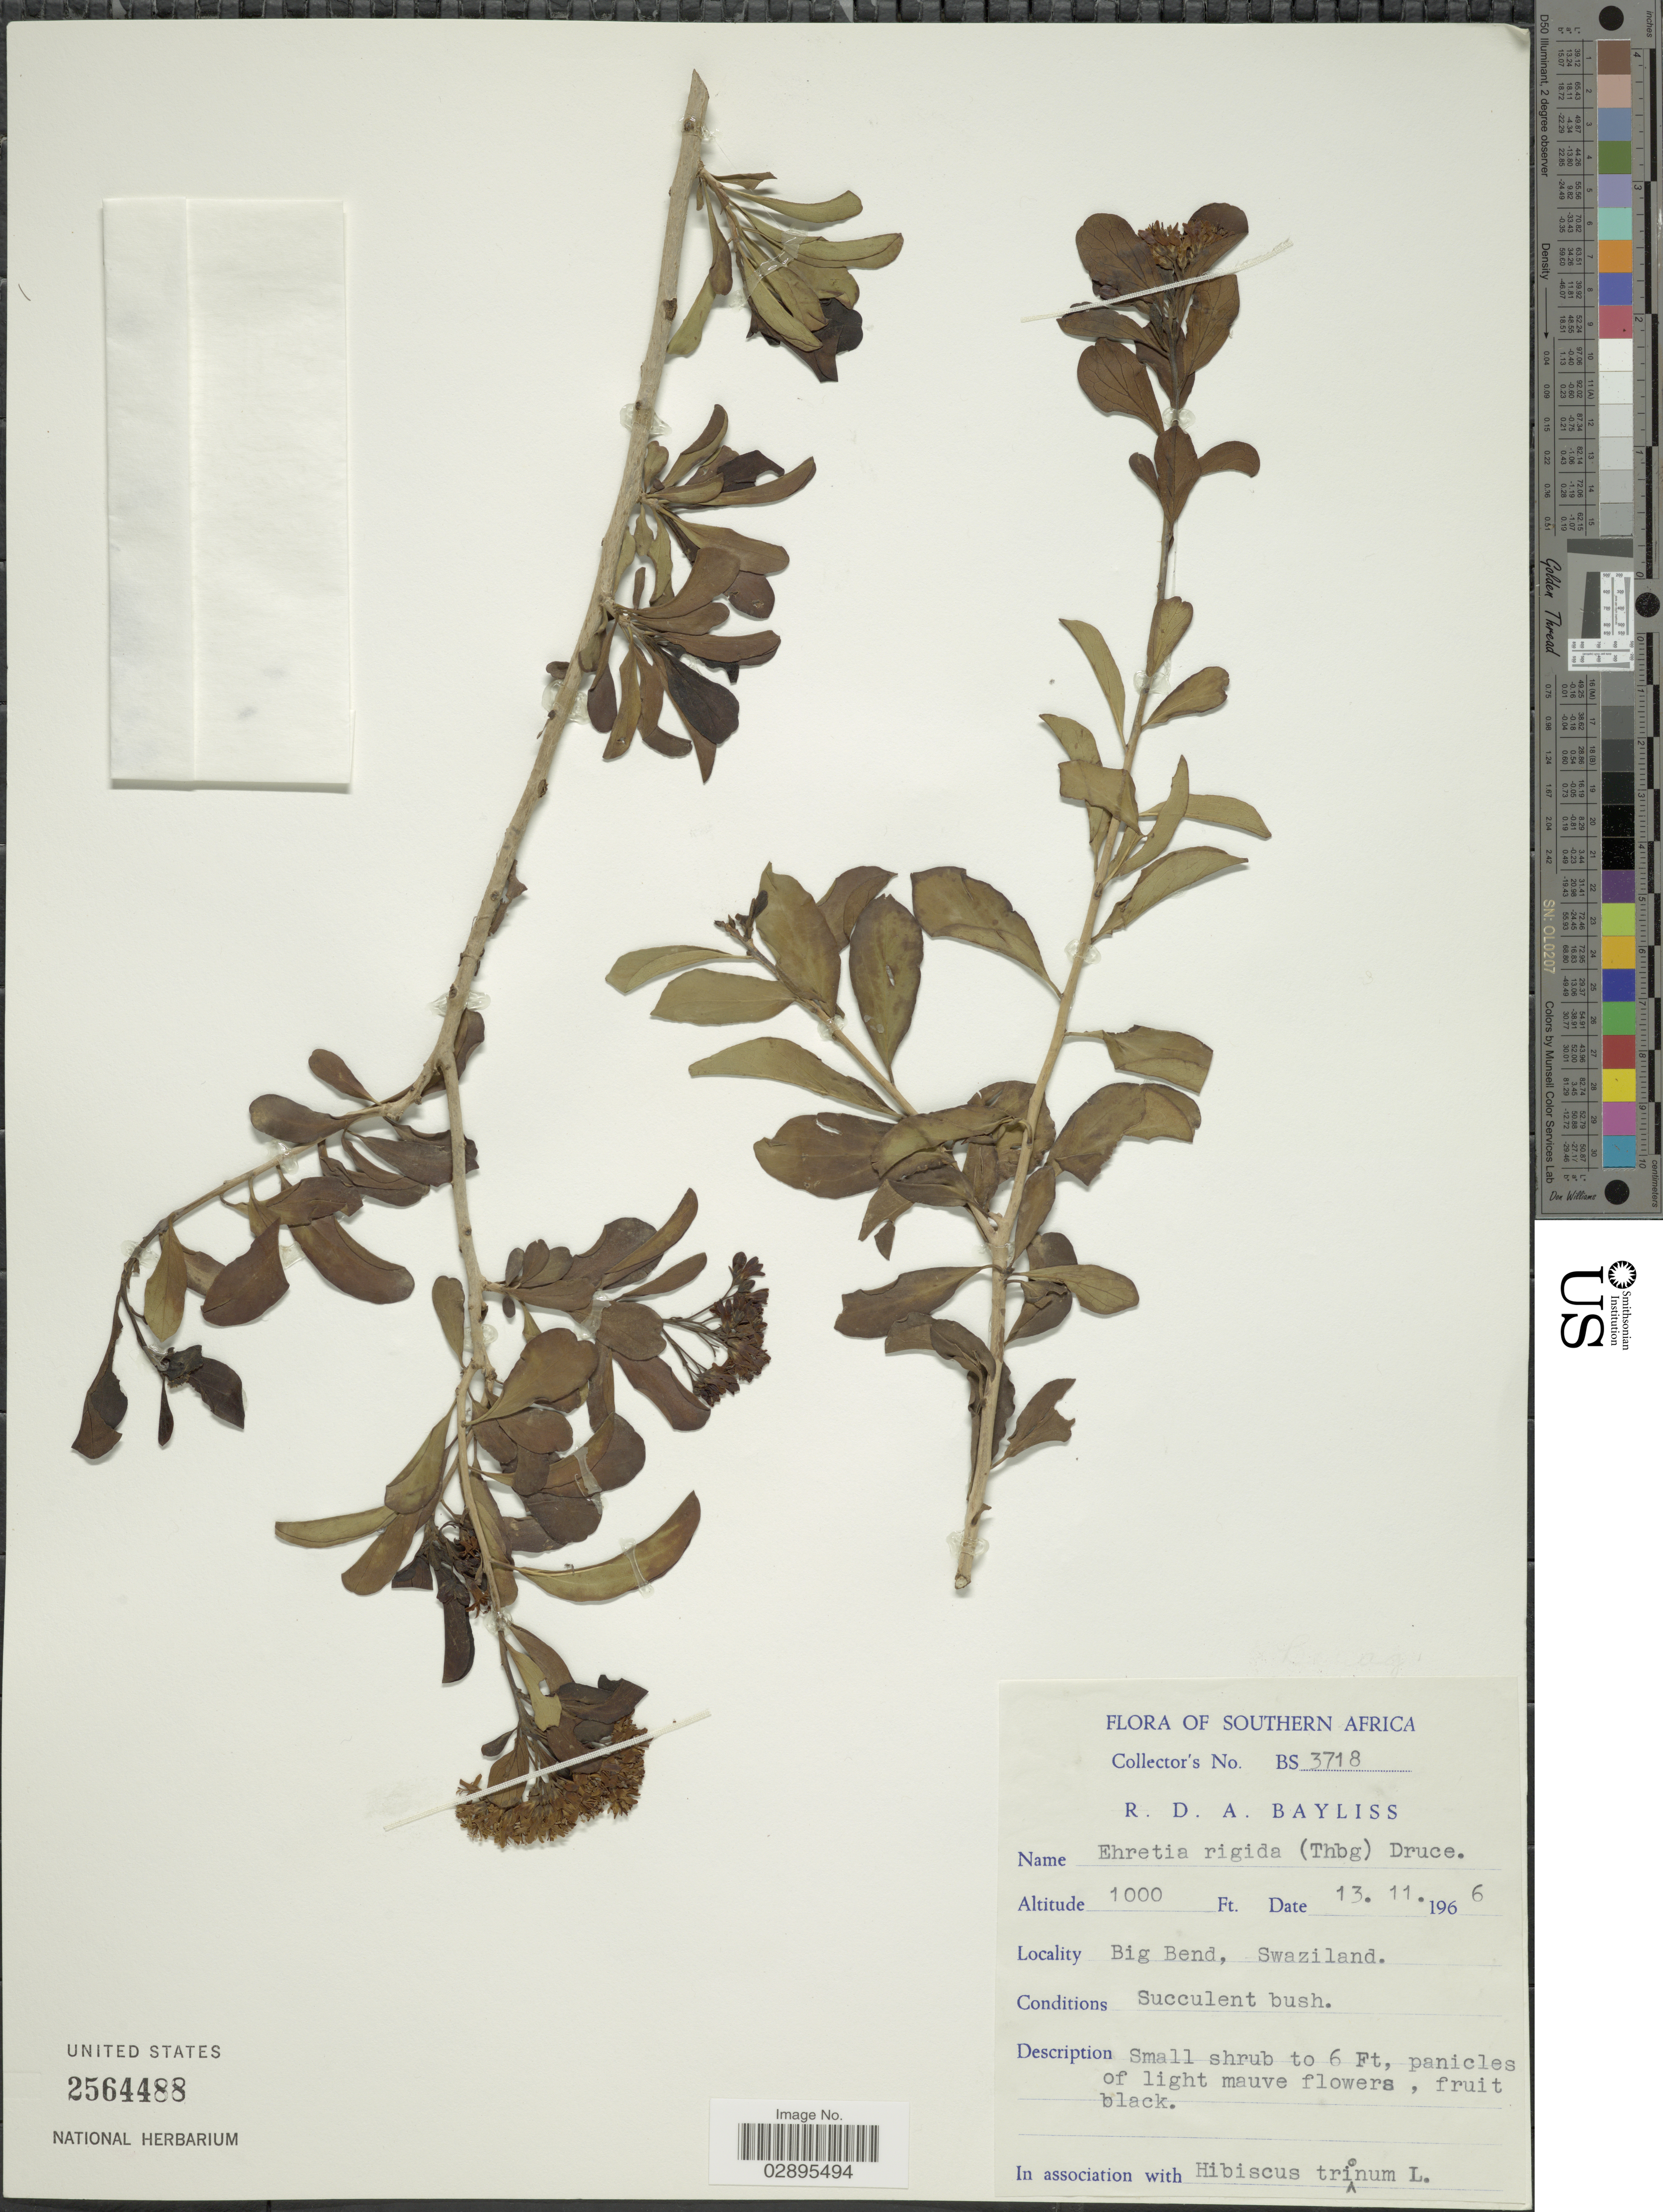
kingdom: Plantae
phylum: Tracheophyta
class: Magnoliopsida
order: Boraginales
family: Ehretiaceae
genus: Ehretia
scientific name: Ehretia rigida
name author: (Thunb.) Druce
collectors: R. Bayliss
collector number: BS 3718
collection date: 1966-11-13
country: Eswatini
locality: Southern Africa. Big Bend.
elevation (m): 305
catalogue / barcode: US 2564488